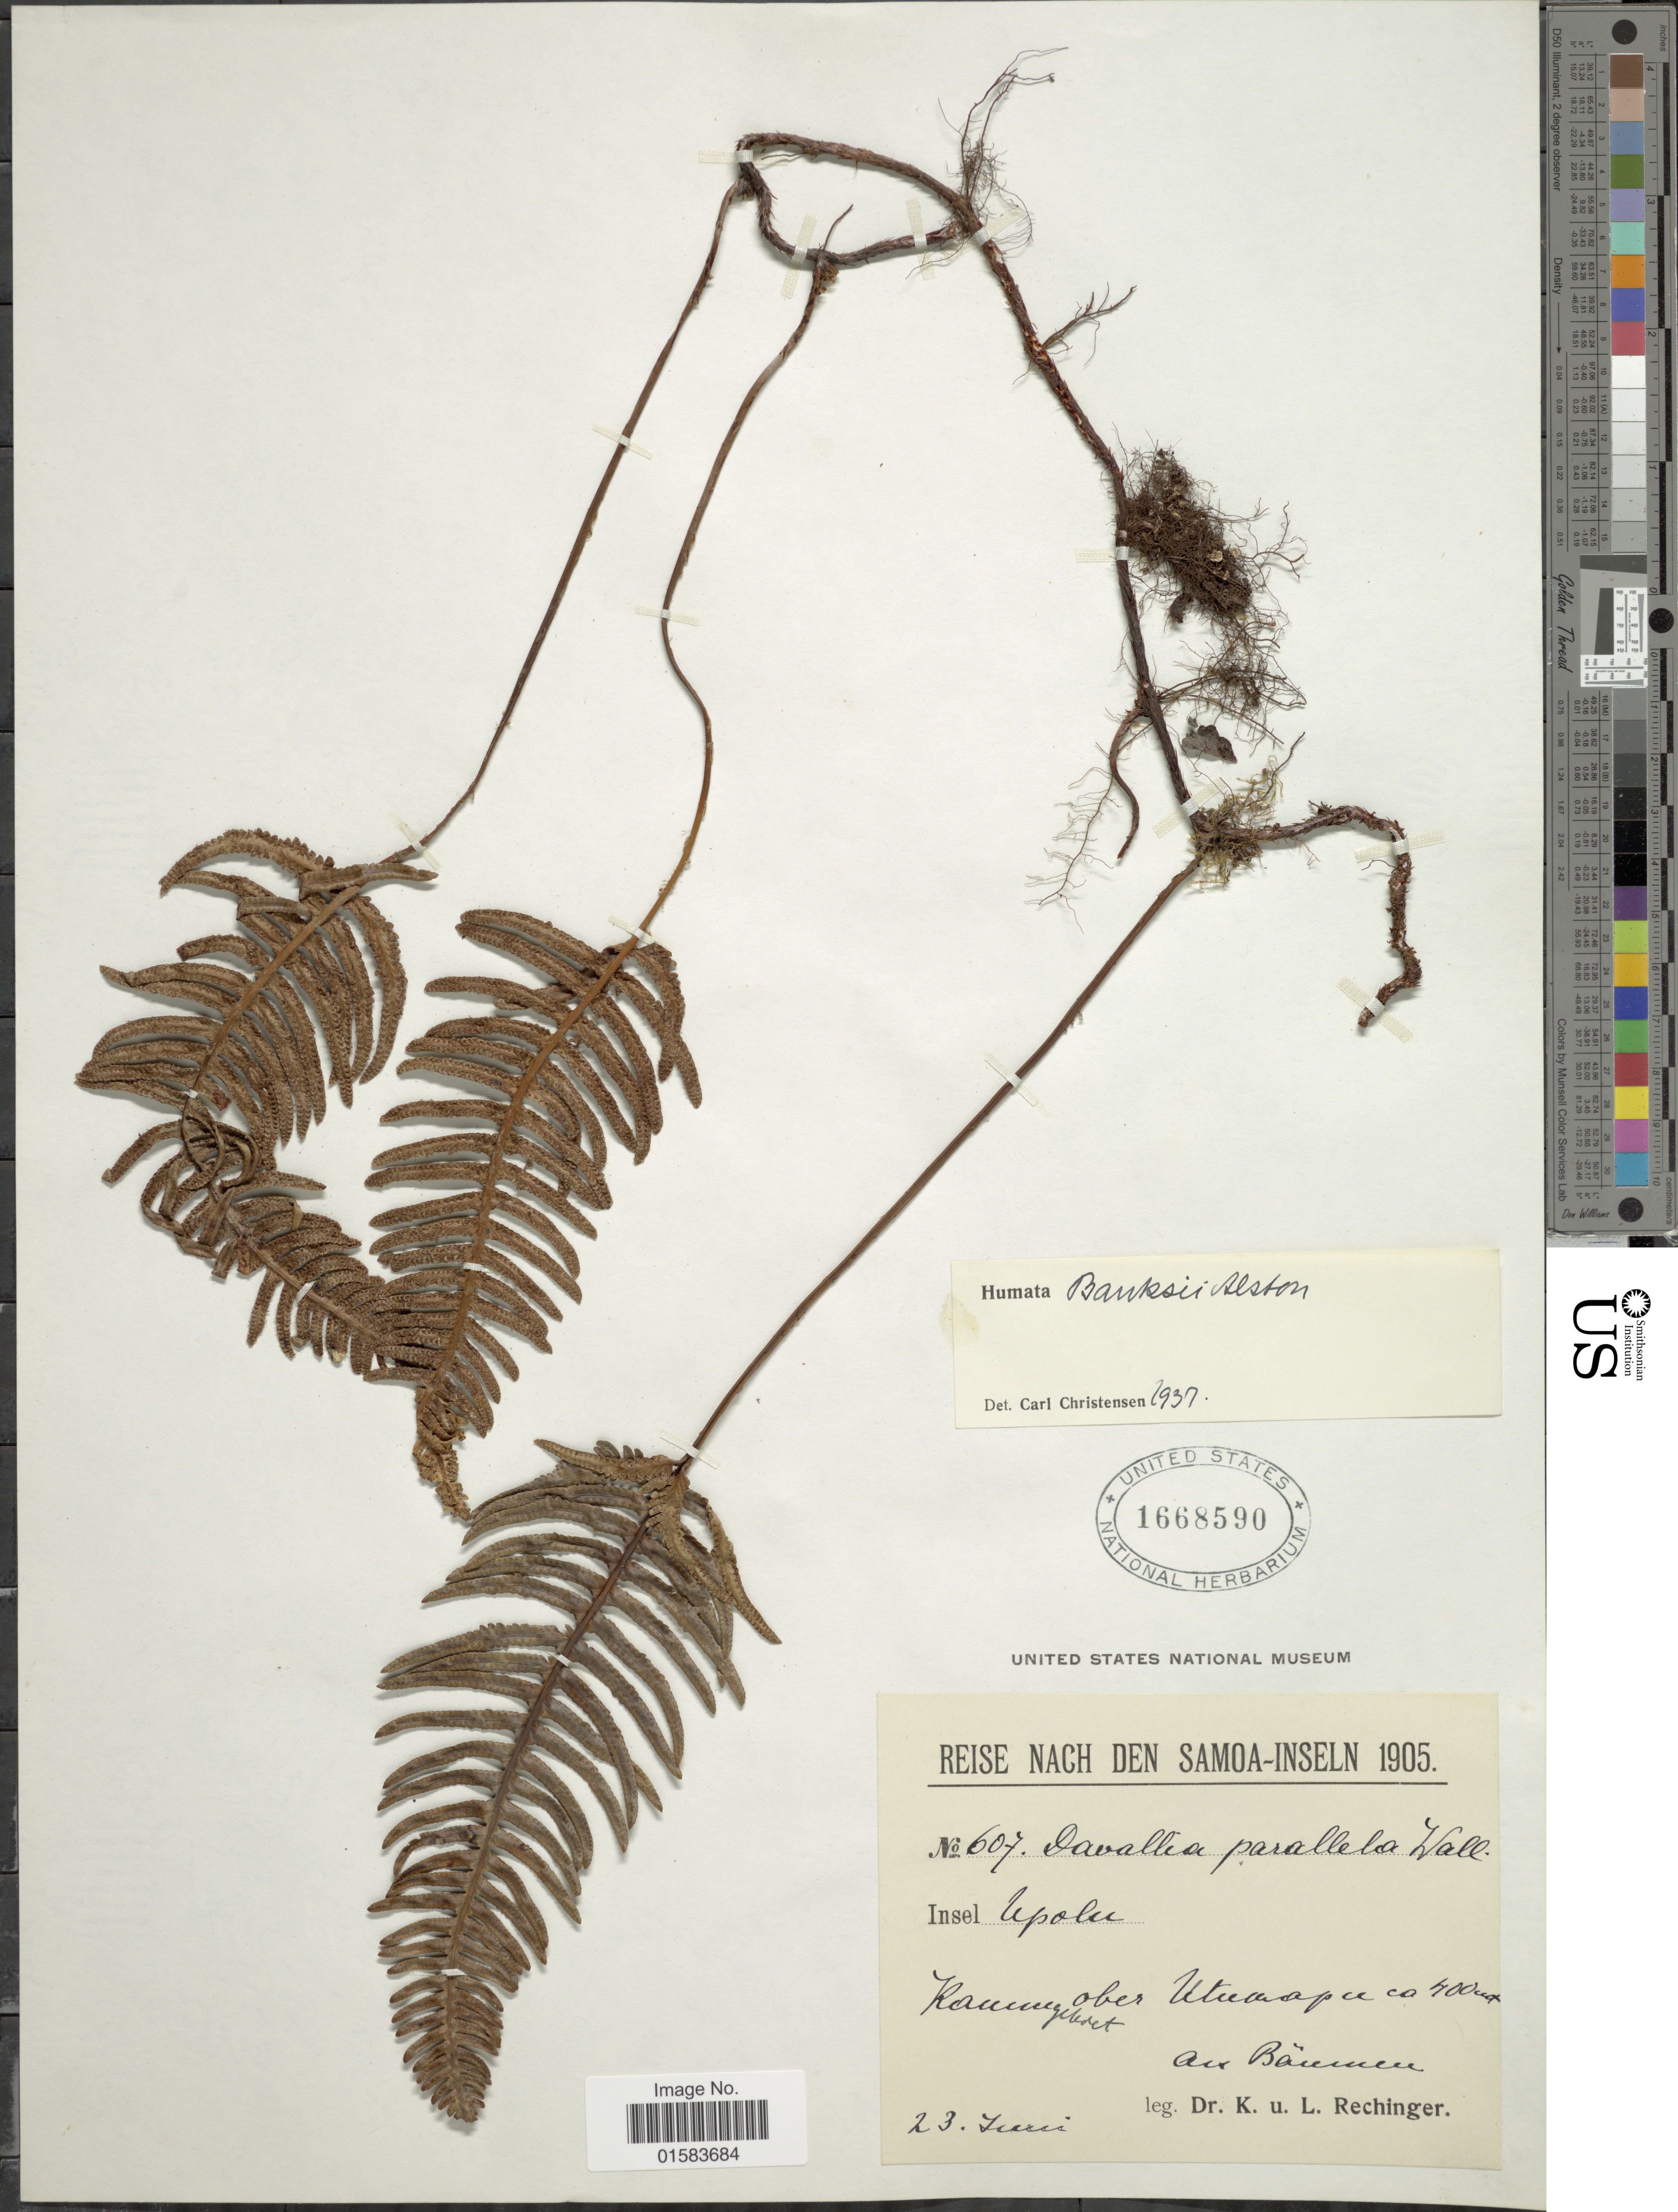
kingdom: Plantae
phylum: Tracheophyta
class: Polypodiopsida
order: Polypodiales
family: Davalliaceae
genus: Davallia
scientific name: Davallia pectinata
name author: Sm.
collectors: K. Rechinger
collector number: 607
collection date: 1905-06-23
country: Samoa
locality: Upolu, Kauuugebret, Utuaap, ca, aux Bauiueu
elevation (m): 400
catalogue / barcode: US 1668590